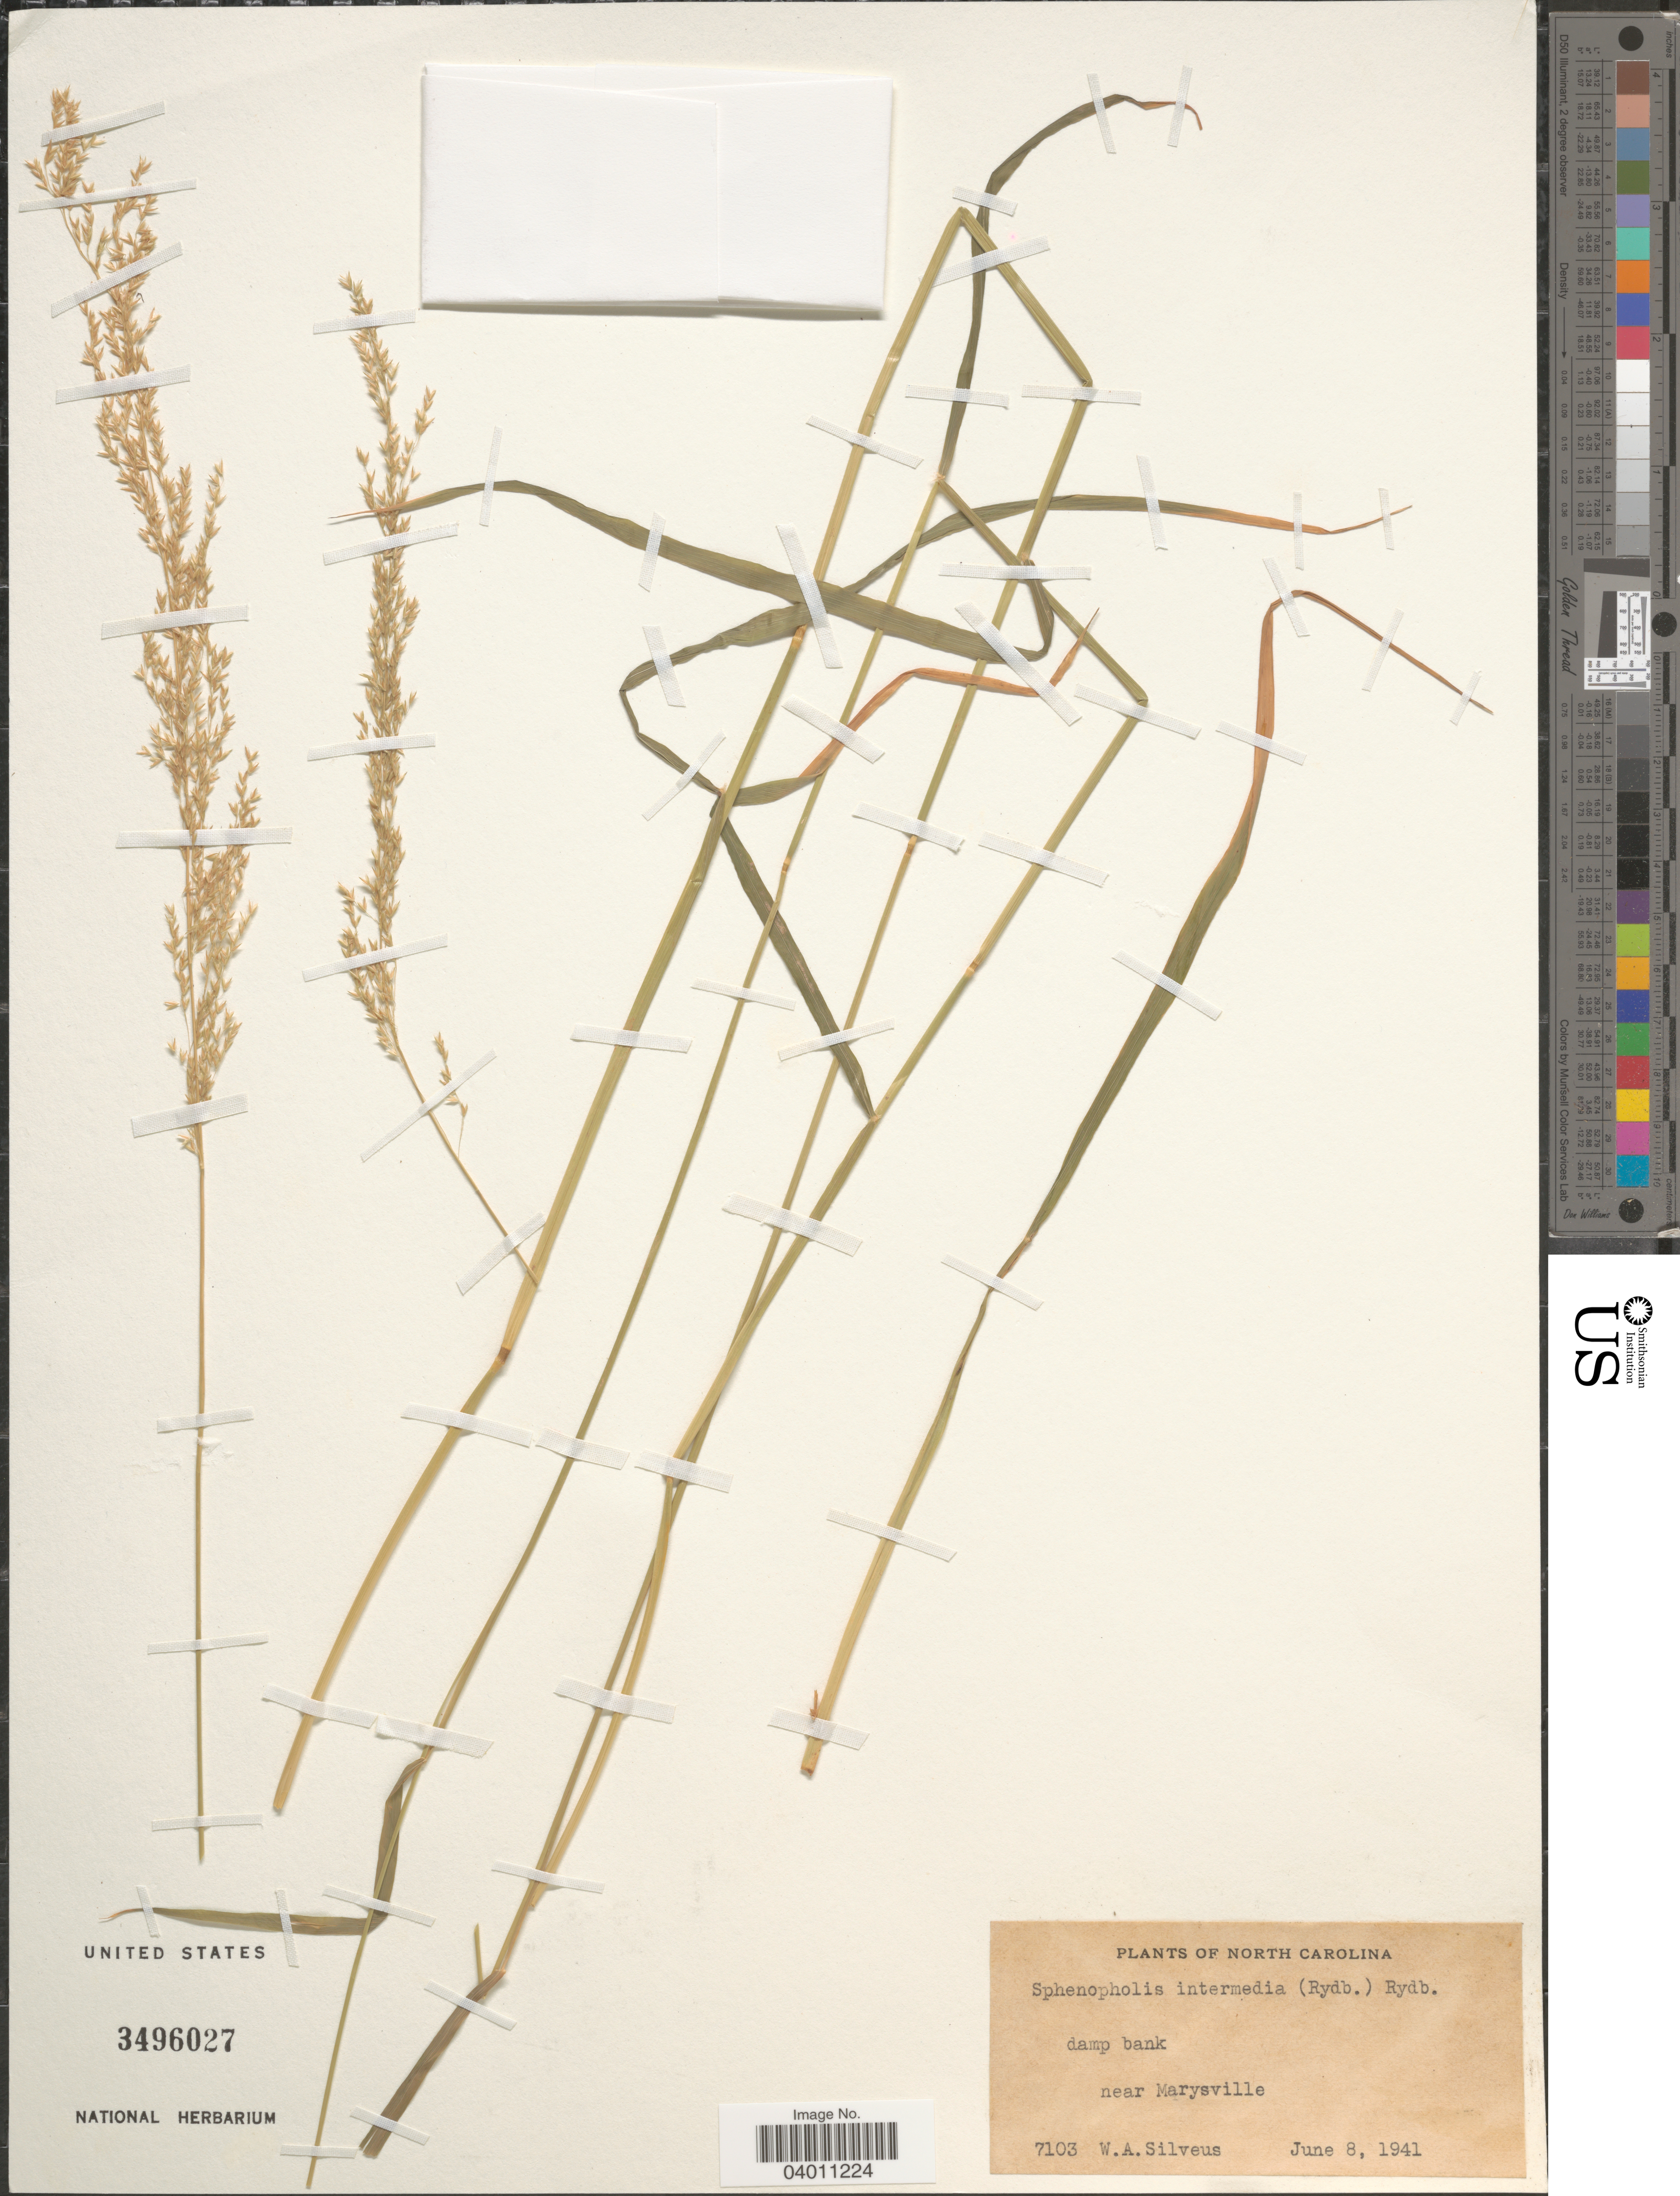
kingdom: Plantae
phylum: Tracheophyta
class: Liliopsida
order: Poales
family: Poaceae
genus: Sphenopholis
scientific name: Sphenopholis intermedia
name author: (Rydb.) Rydb.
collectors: W. Silveus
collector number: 7103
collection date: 1941-06-08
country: United States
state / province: North Carolina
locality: Near Marysville.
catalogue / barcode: US 3496027